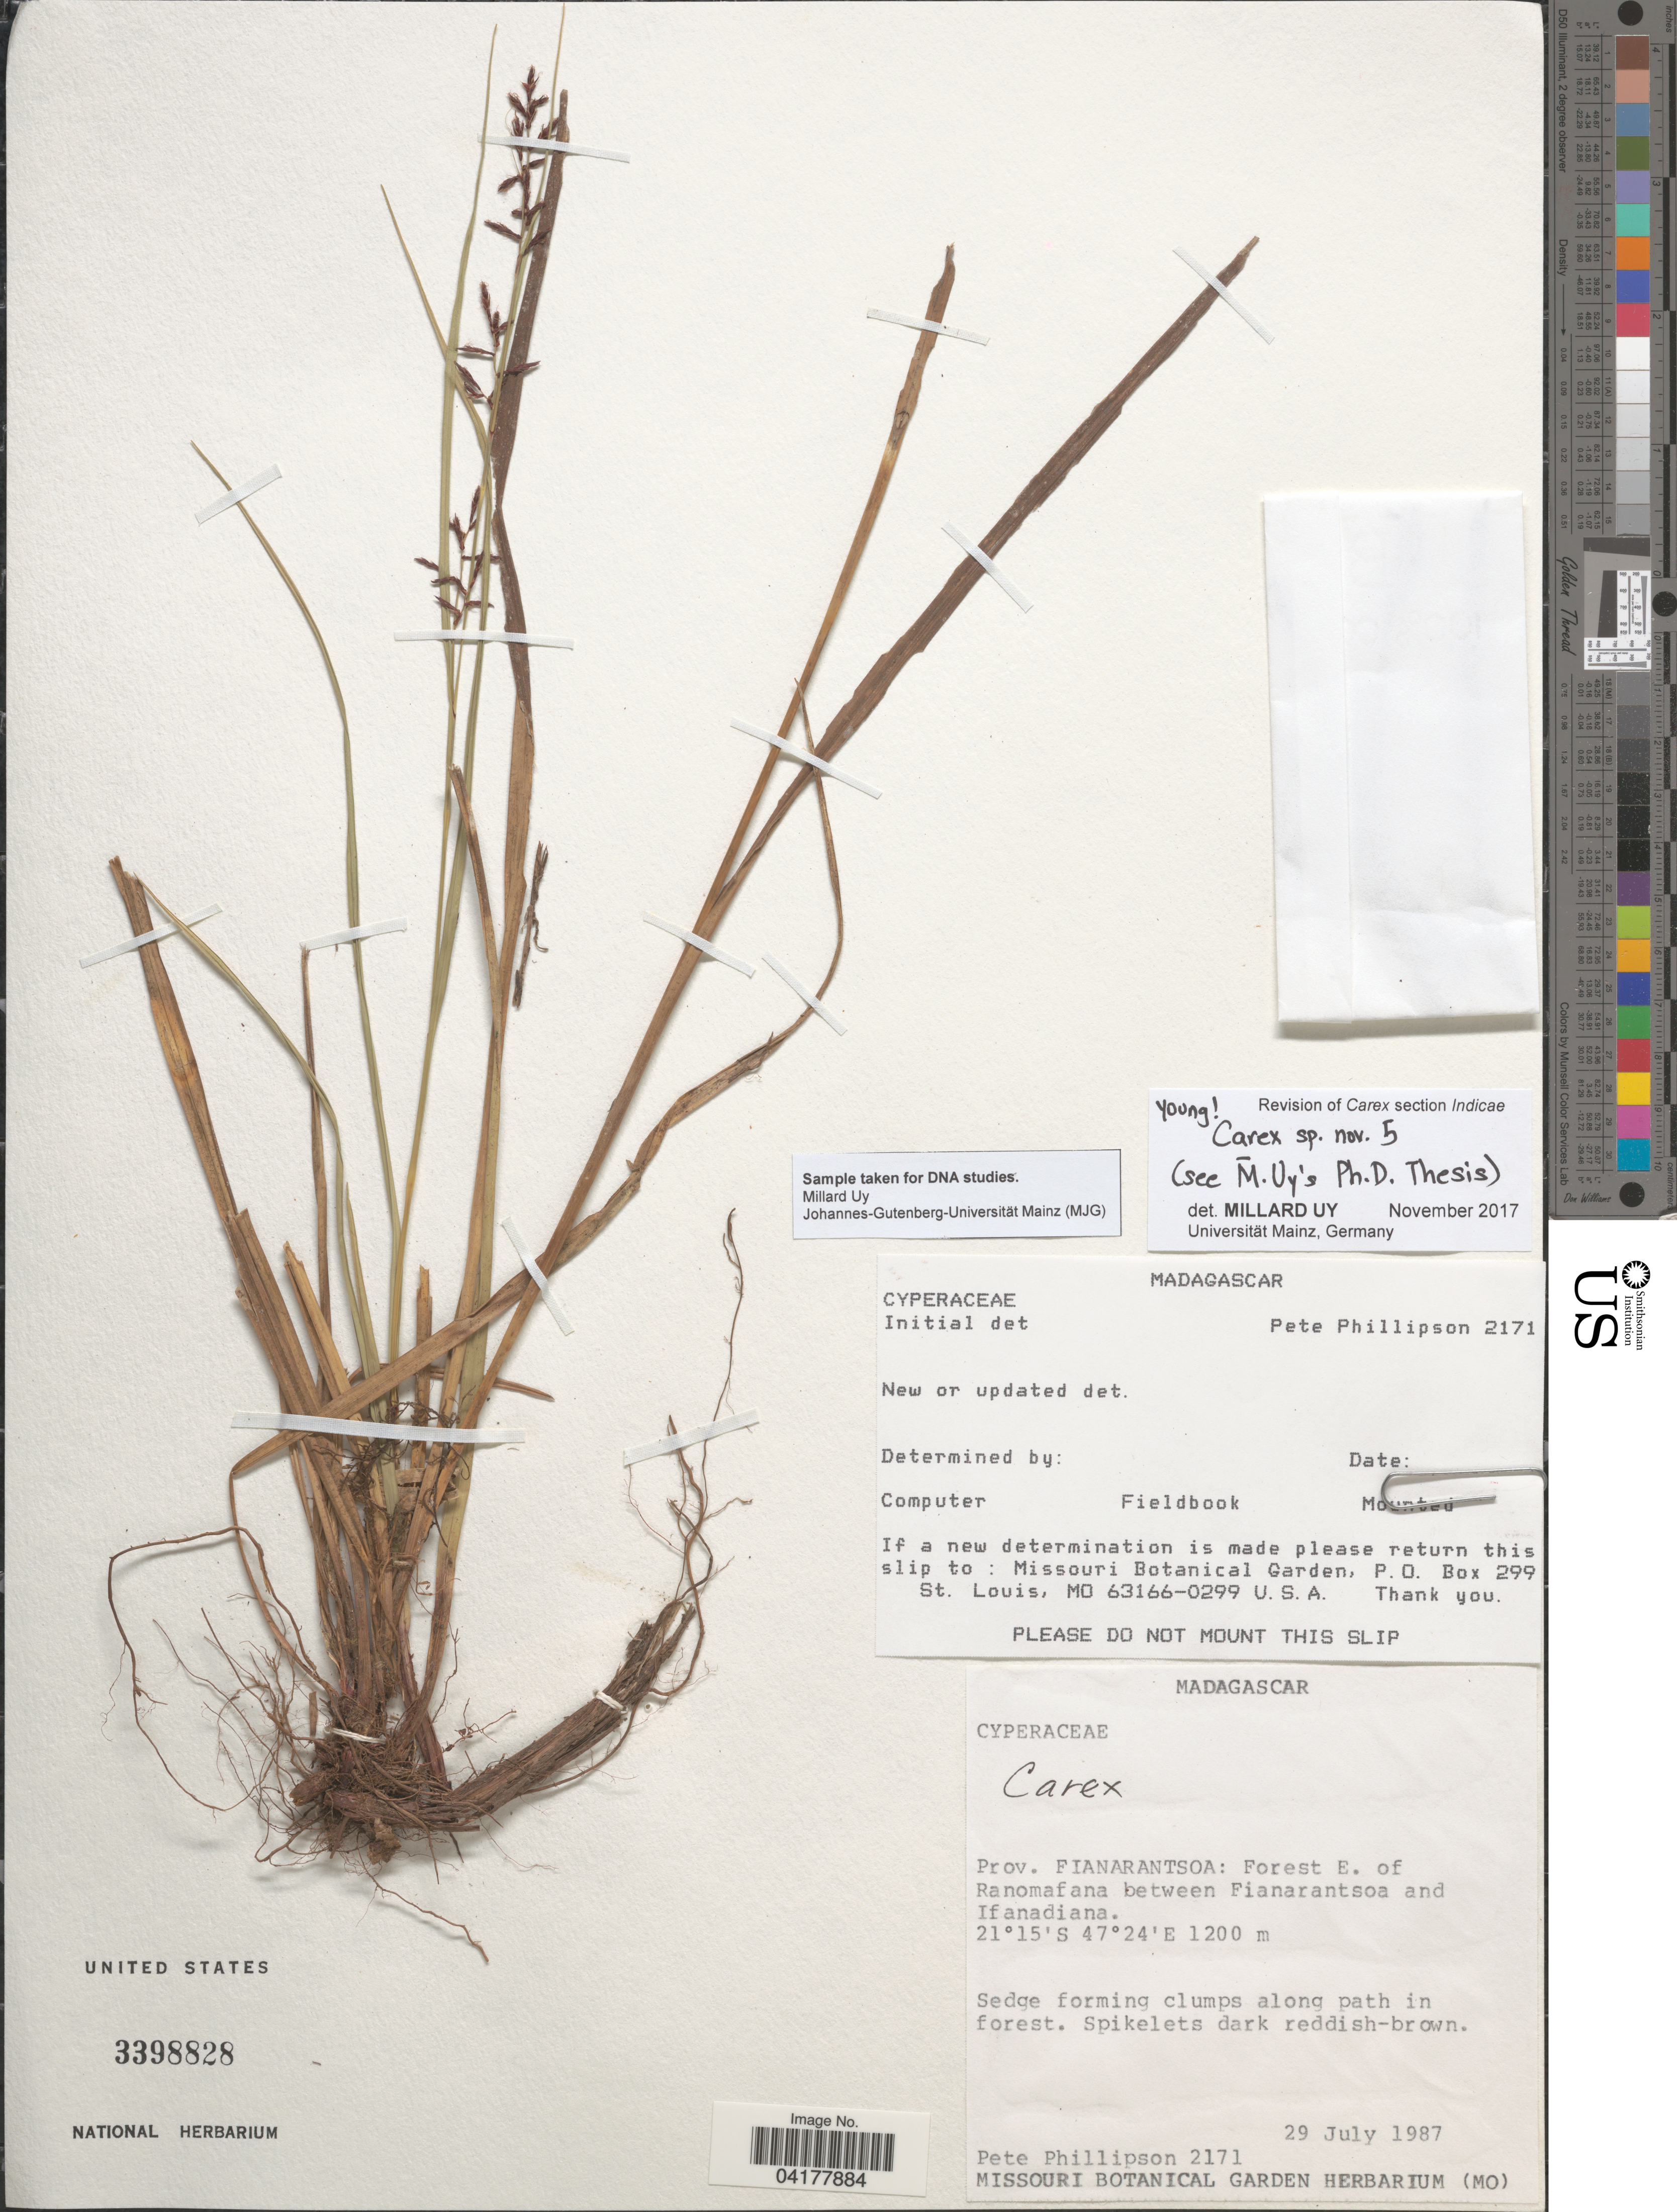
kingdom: Plantae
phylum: Tracheophyta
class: Liliopsida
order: Poales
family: Cyperaceae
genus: Carex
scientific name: Carex sp.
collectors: P. Phillipson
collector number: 2171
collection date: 1987-07-29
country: Madagascar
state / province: Haute Matsiatra / Vatovavy Fitovinany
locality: Forest E. of Ranomafana between Fianarantsoa and Ifanadiana.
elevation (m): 1200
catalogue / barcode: US 3398828